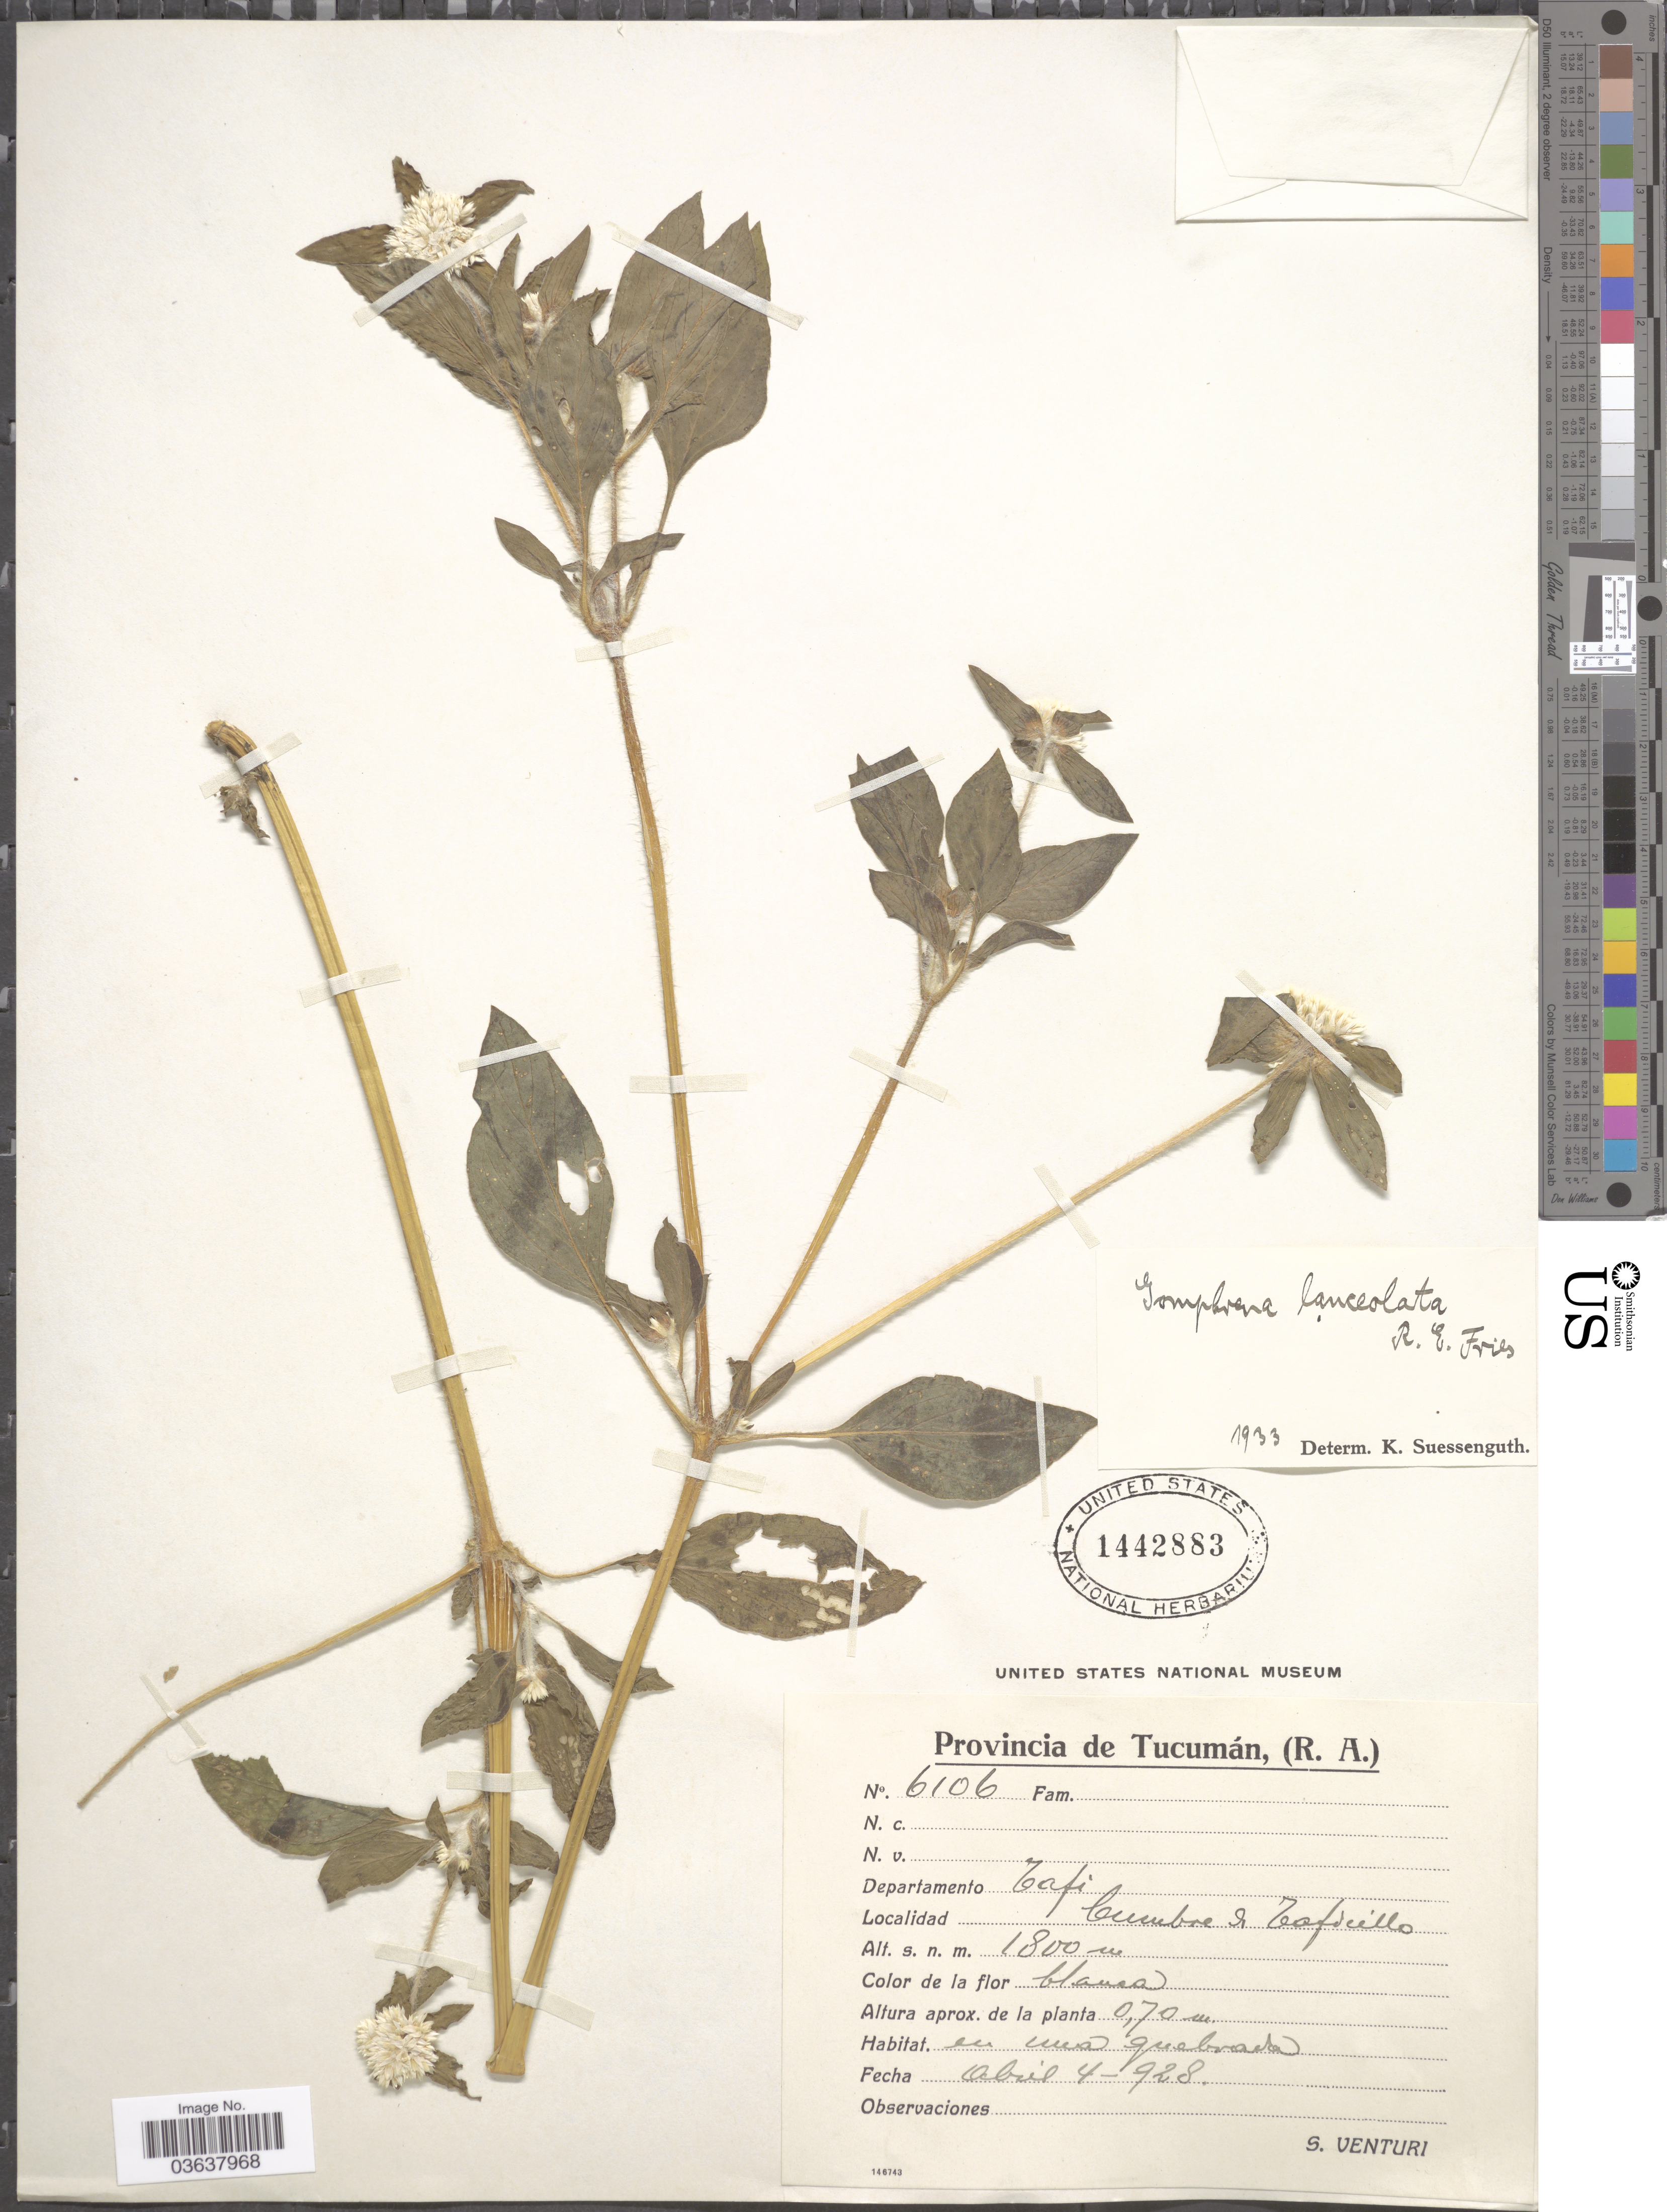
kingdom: Plantae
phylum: Tracheophyta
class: Magnoliopsida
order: Caryophyllales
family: Amaranthaceae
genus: Gomphrena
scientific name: Gomphrena lanceolata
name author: R.E. Fr.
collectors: S. Venturi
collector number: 6106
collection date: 1928-04-04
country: Argentina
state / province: Tucuman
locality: Departamento Tafi. Cumbre de Taficillo.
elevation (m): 1800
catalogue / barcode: US 1442883